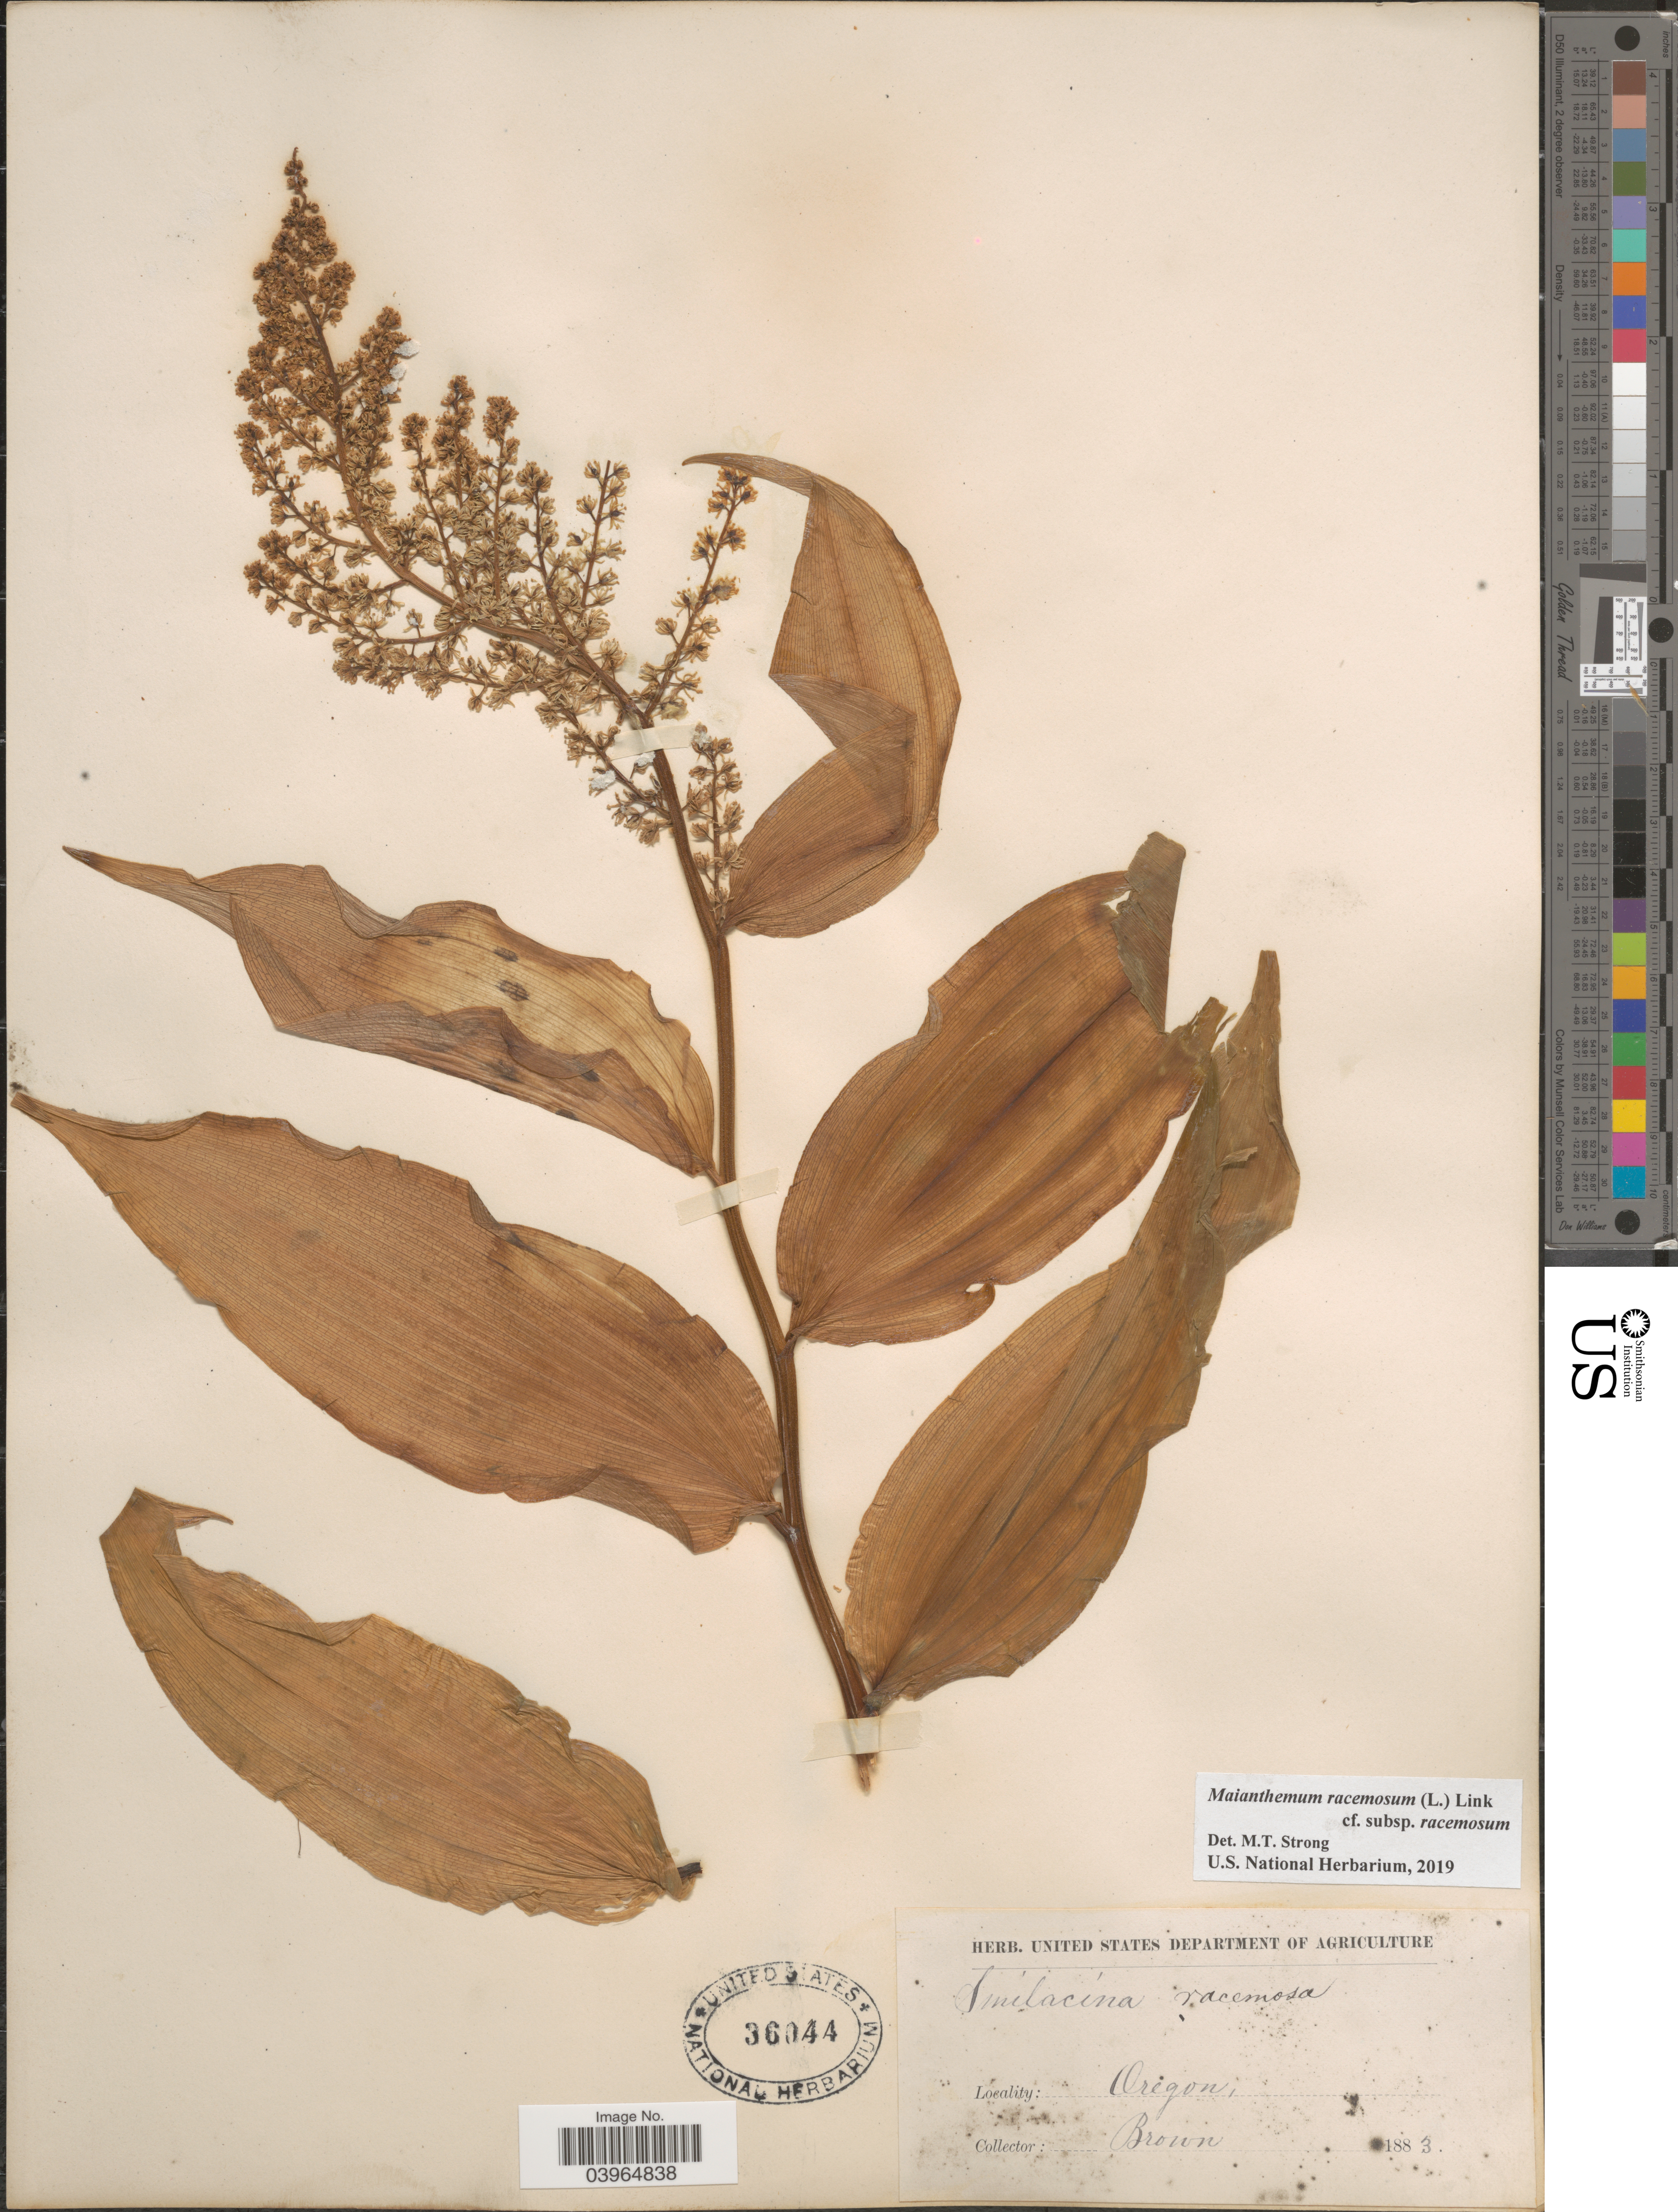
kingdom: Plantae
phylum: Tracheophyta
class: Liliopsida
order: Asparagales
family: Asparagaceae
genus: Maianthemum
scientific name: Maianthemum racemosum subsp. racemosum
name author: (L.) Link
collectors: -- Brown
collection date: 1883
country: United States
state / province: Oregon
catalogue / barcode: US 36044